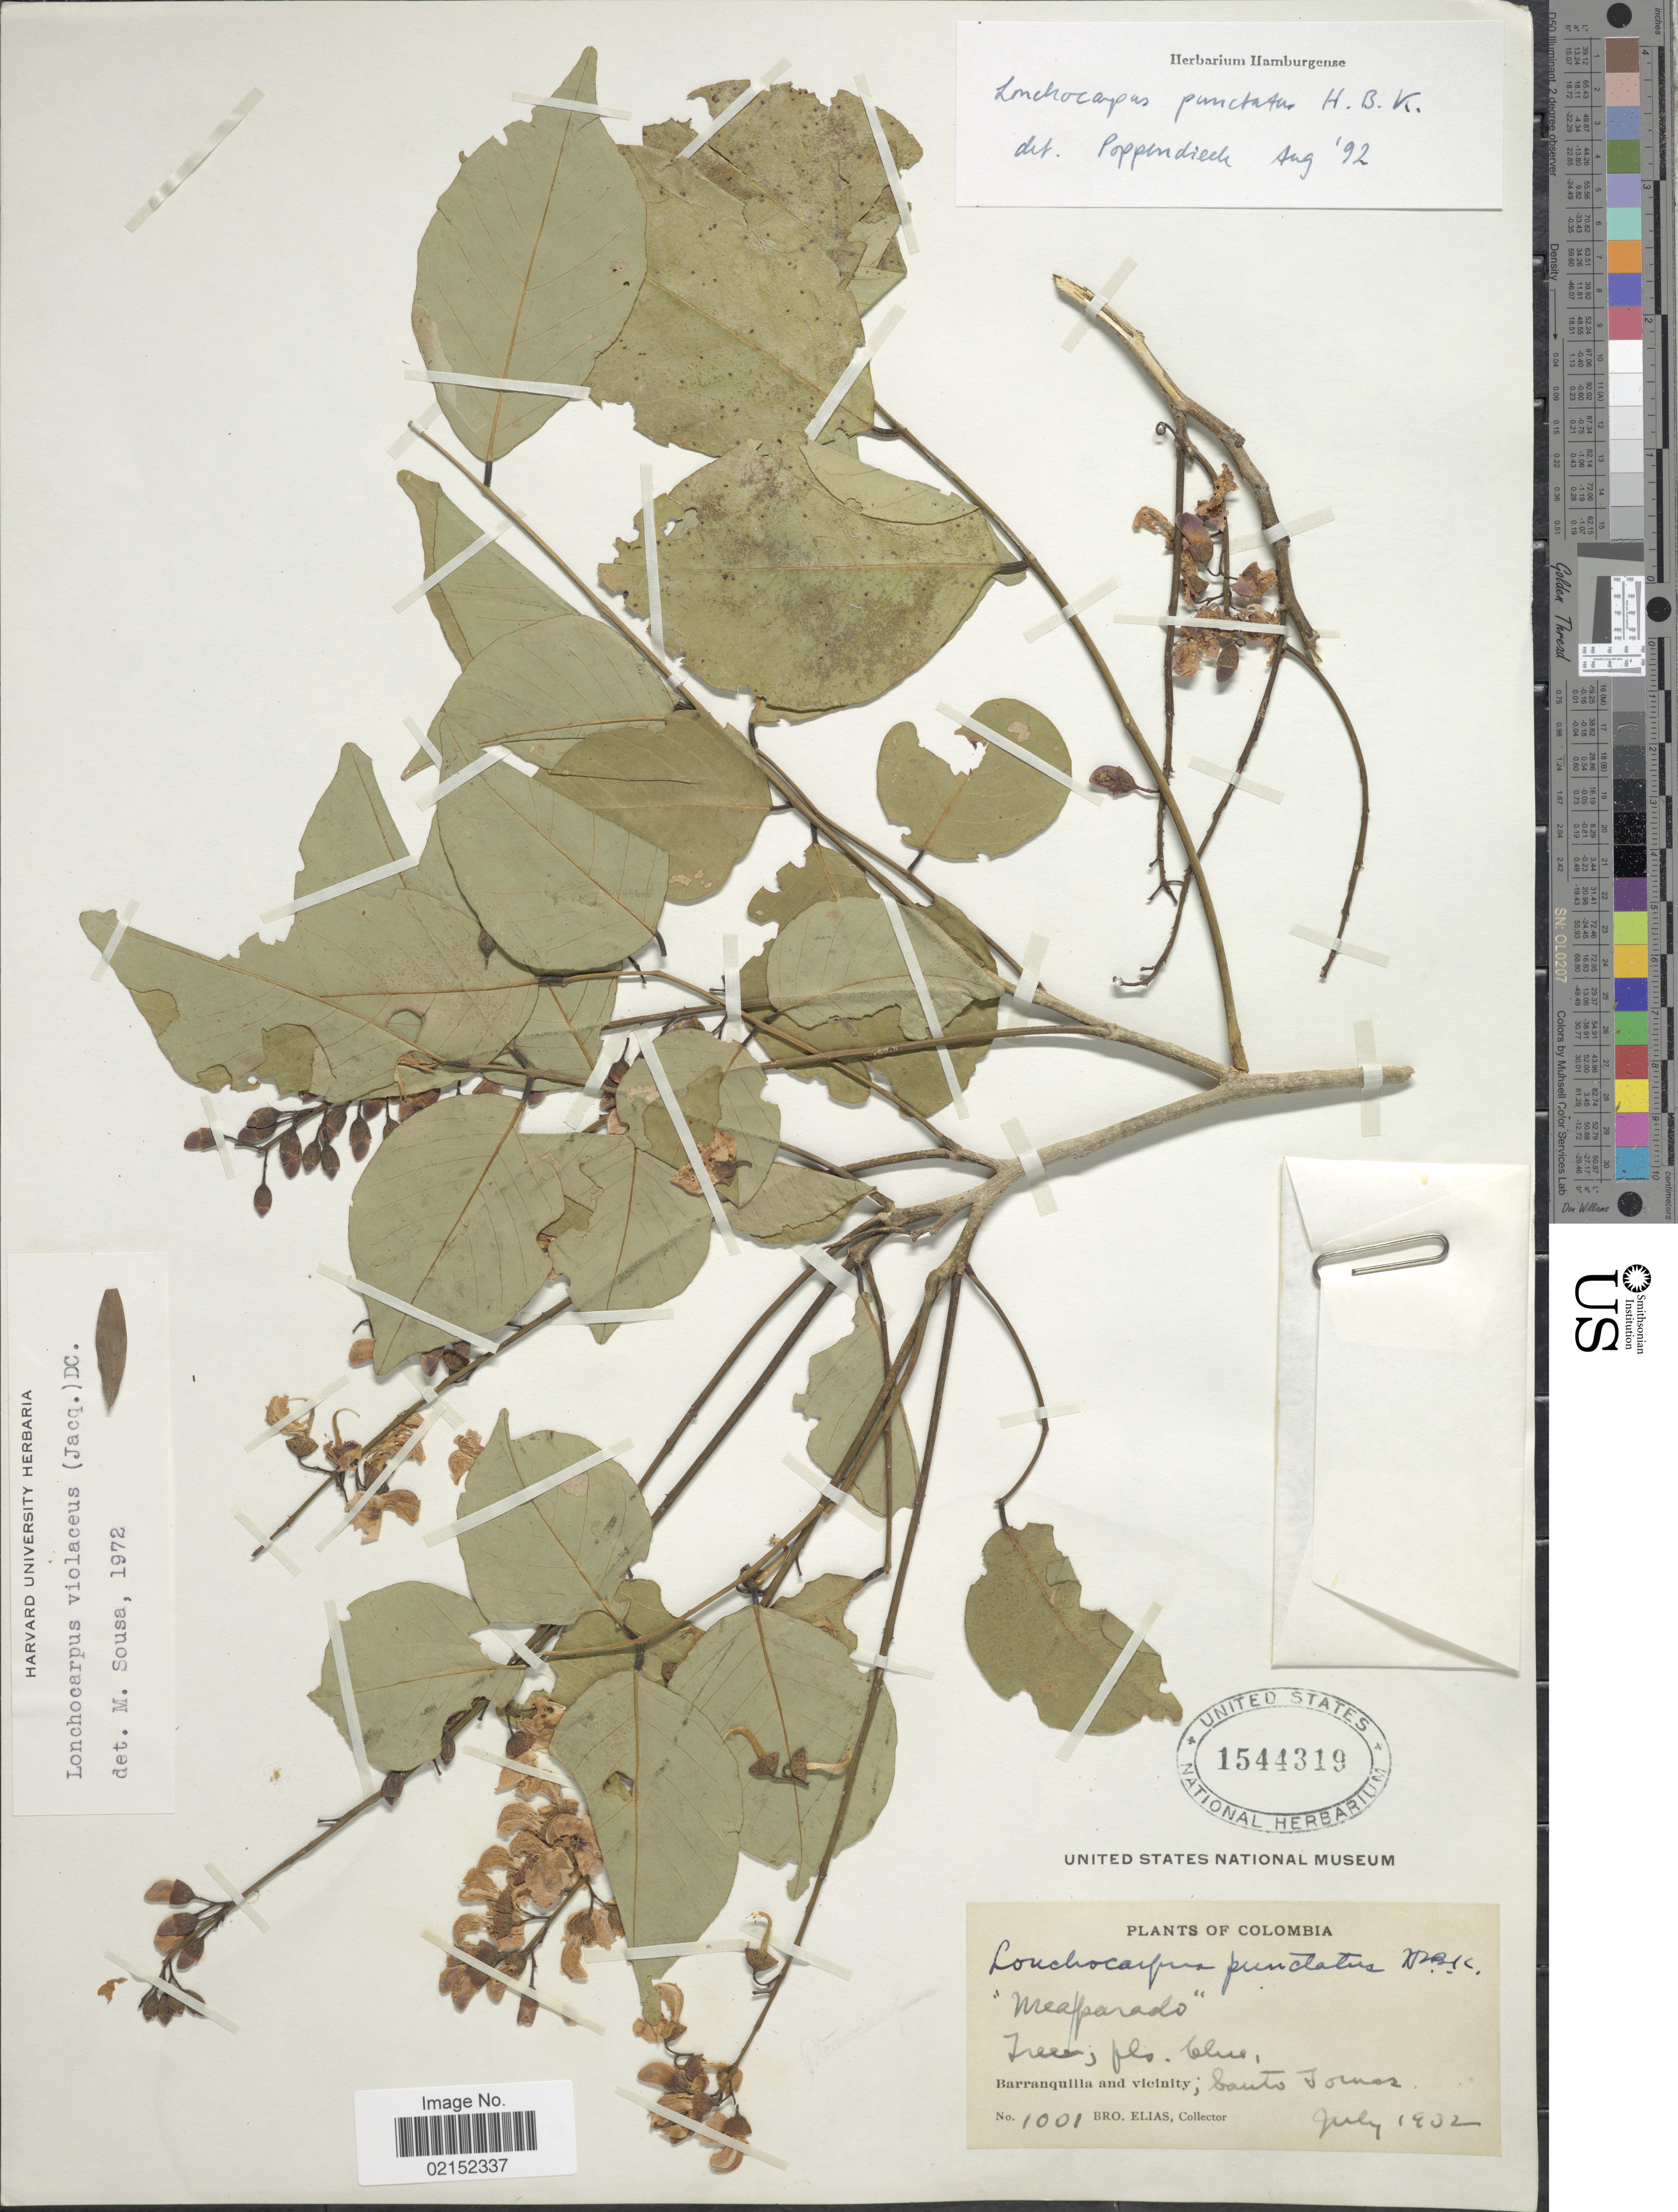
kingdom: Plantae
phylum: Tracheophyta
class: Magnoliopsida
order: Fabales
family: Fabaceae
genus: Lonchocarpus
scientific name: Lonchocarpus punctatus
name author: Kunth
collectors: Bro. Elias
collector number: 1001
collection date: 1902-07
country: Colombia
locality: Barranquilla and vicinity; Santo Tomas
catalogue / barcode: US 1544319